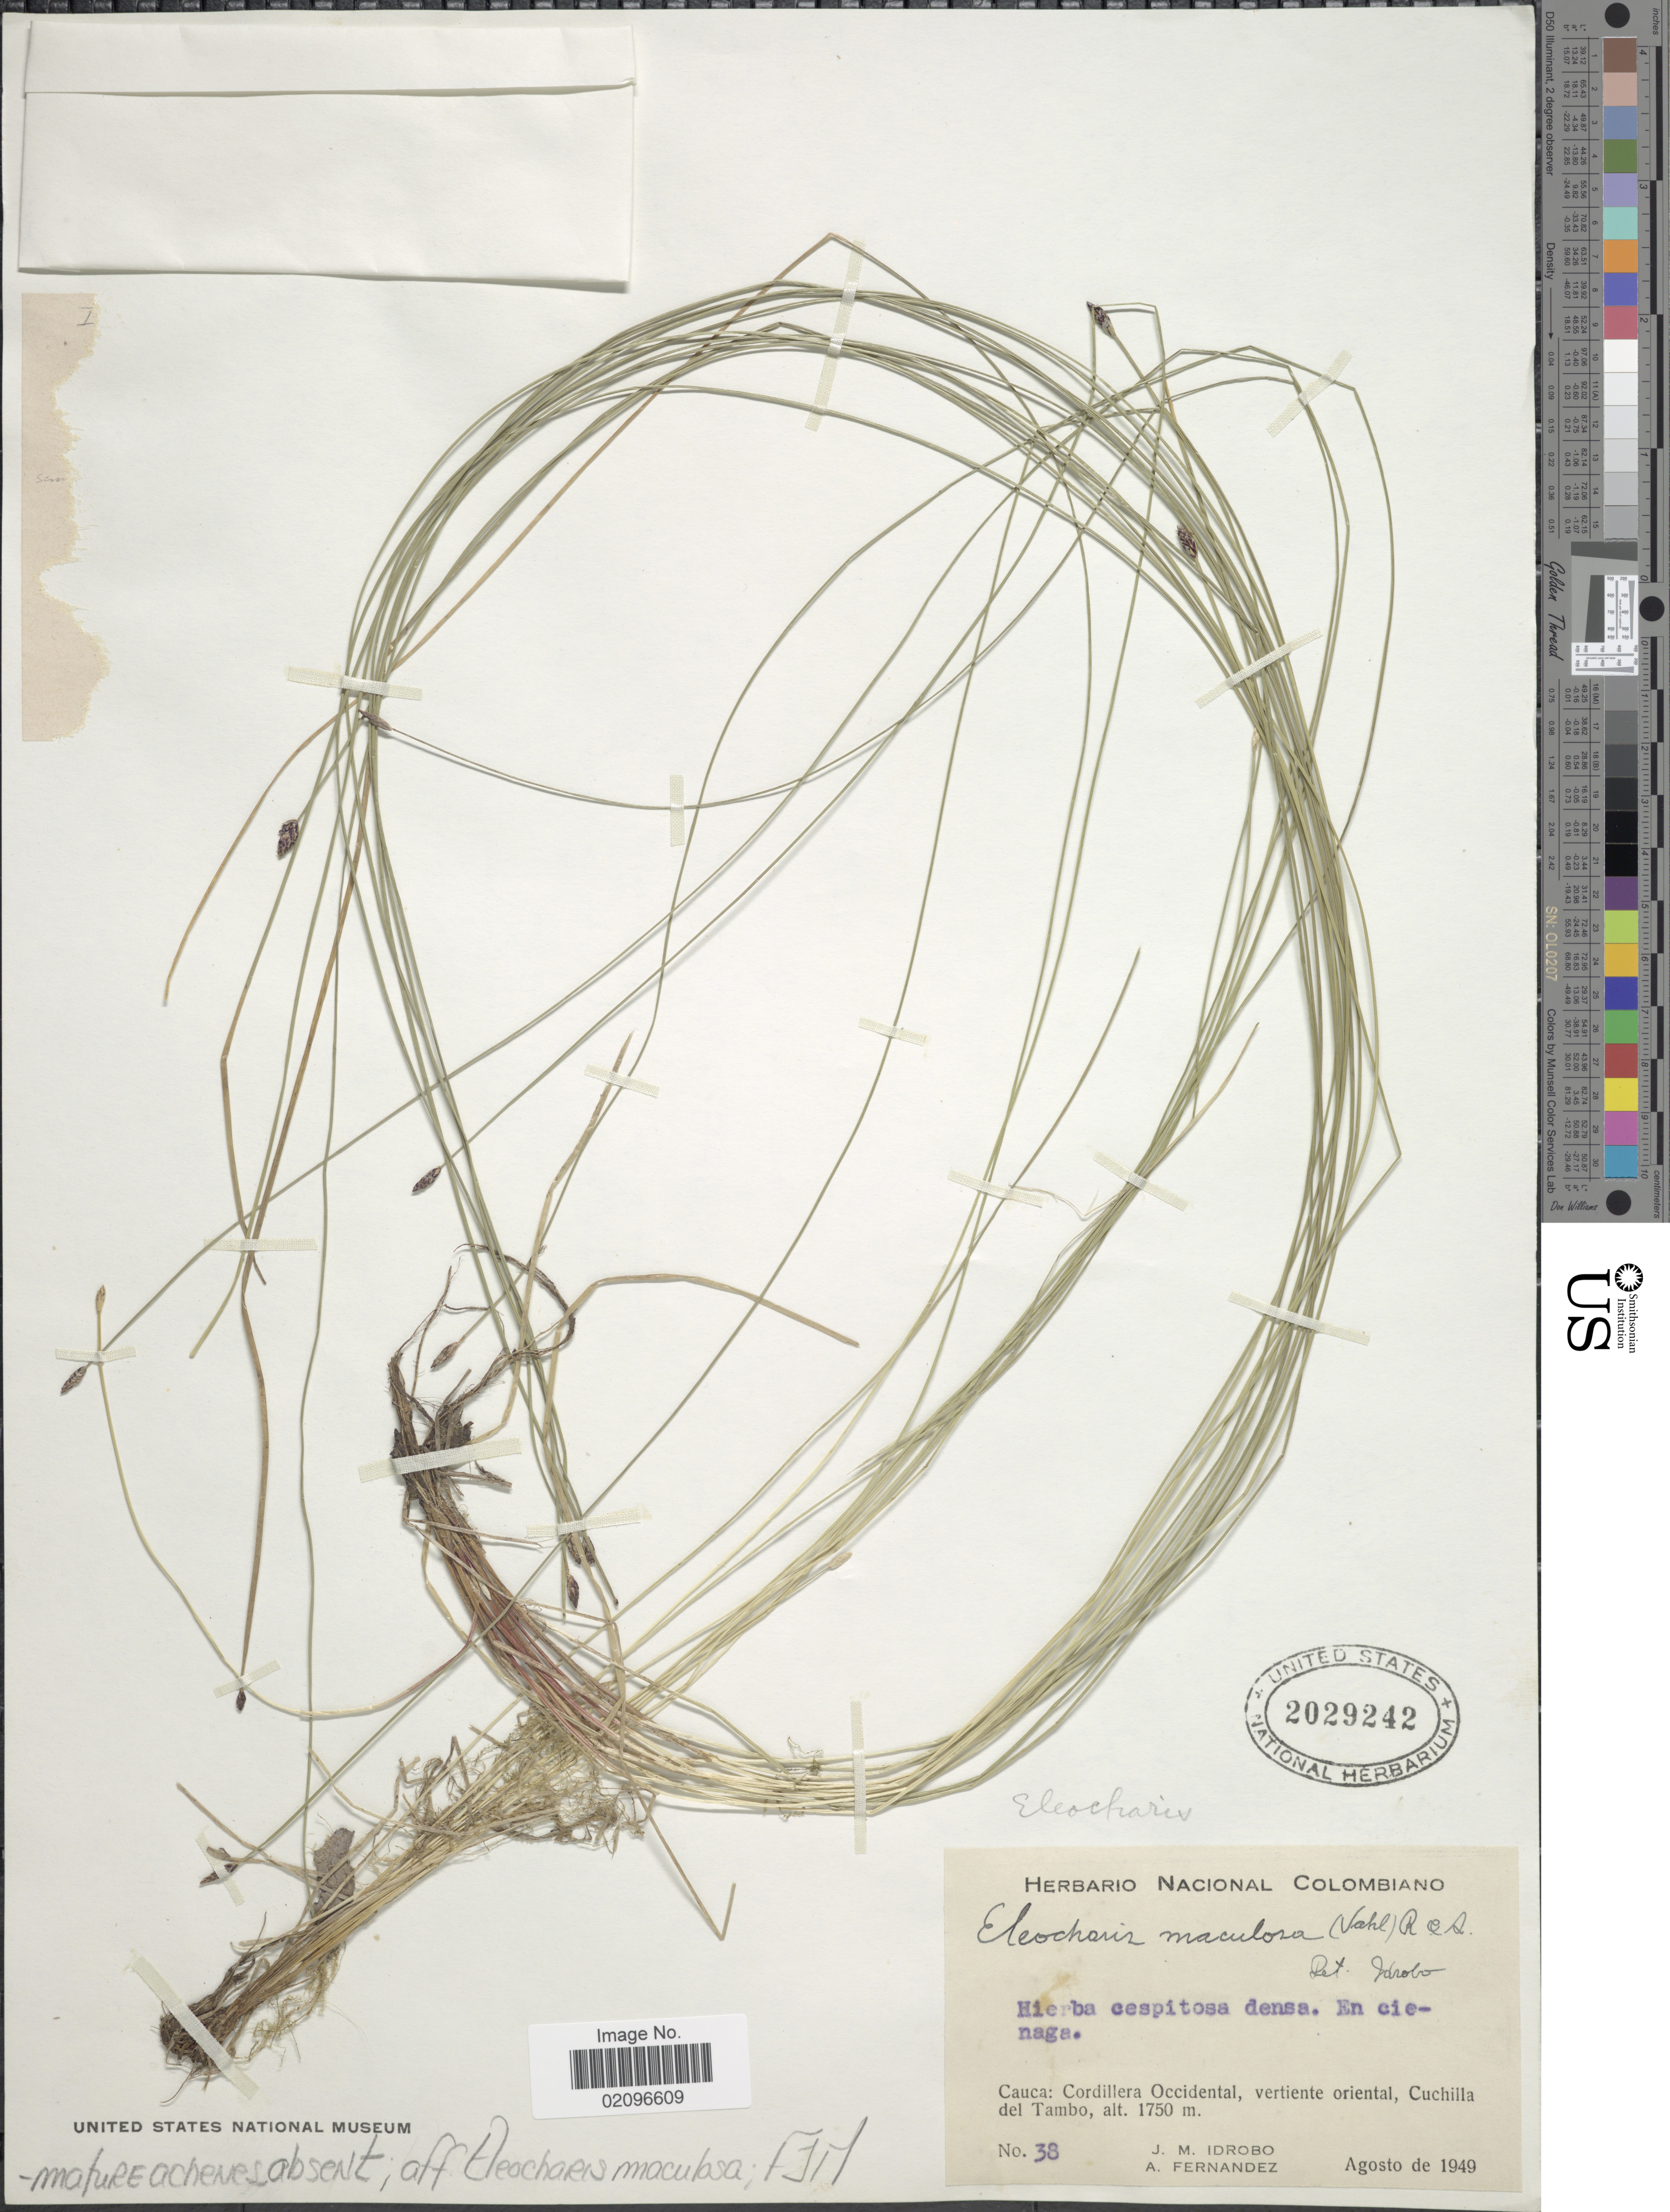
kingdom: Plantae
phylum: Tracheophyta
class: Liliopsida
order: Poales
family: Cyperaceae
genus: Eleocharis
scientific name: Eleocharis maculosa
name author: (Vahl) Roem. & Schult.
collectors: J. M. Idrobo & A. Fernandez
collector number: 38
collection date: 1949-08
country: Colombia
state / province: Cauca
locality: Cauca: Cordiller Occidental, vertiente oriental, Cuchilla del Tambo.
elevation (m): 1750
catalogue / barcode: US 2029242